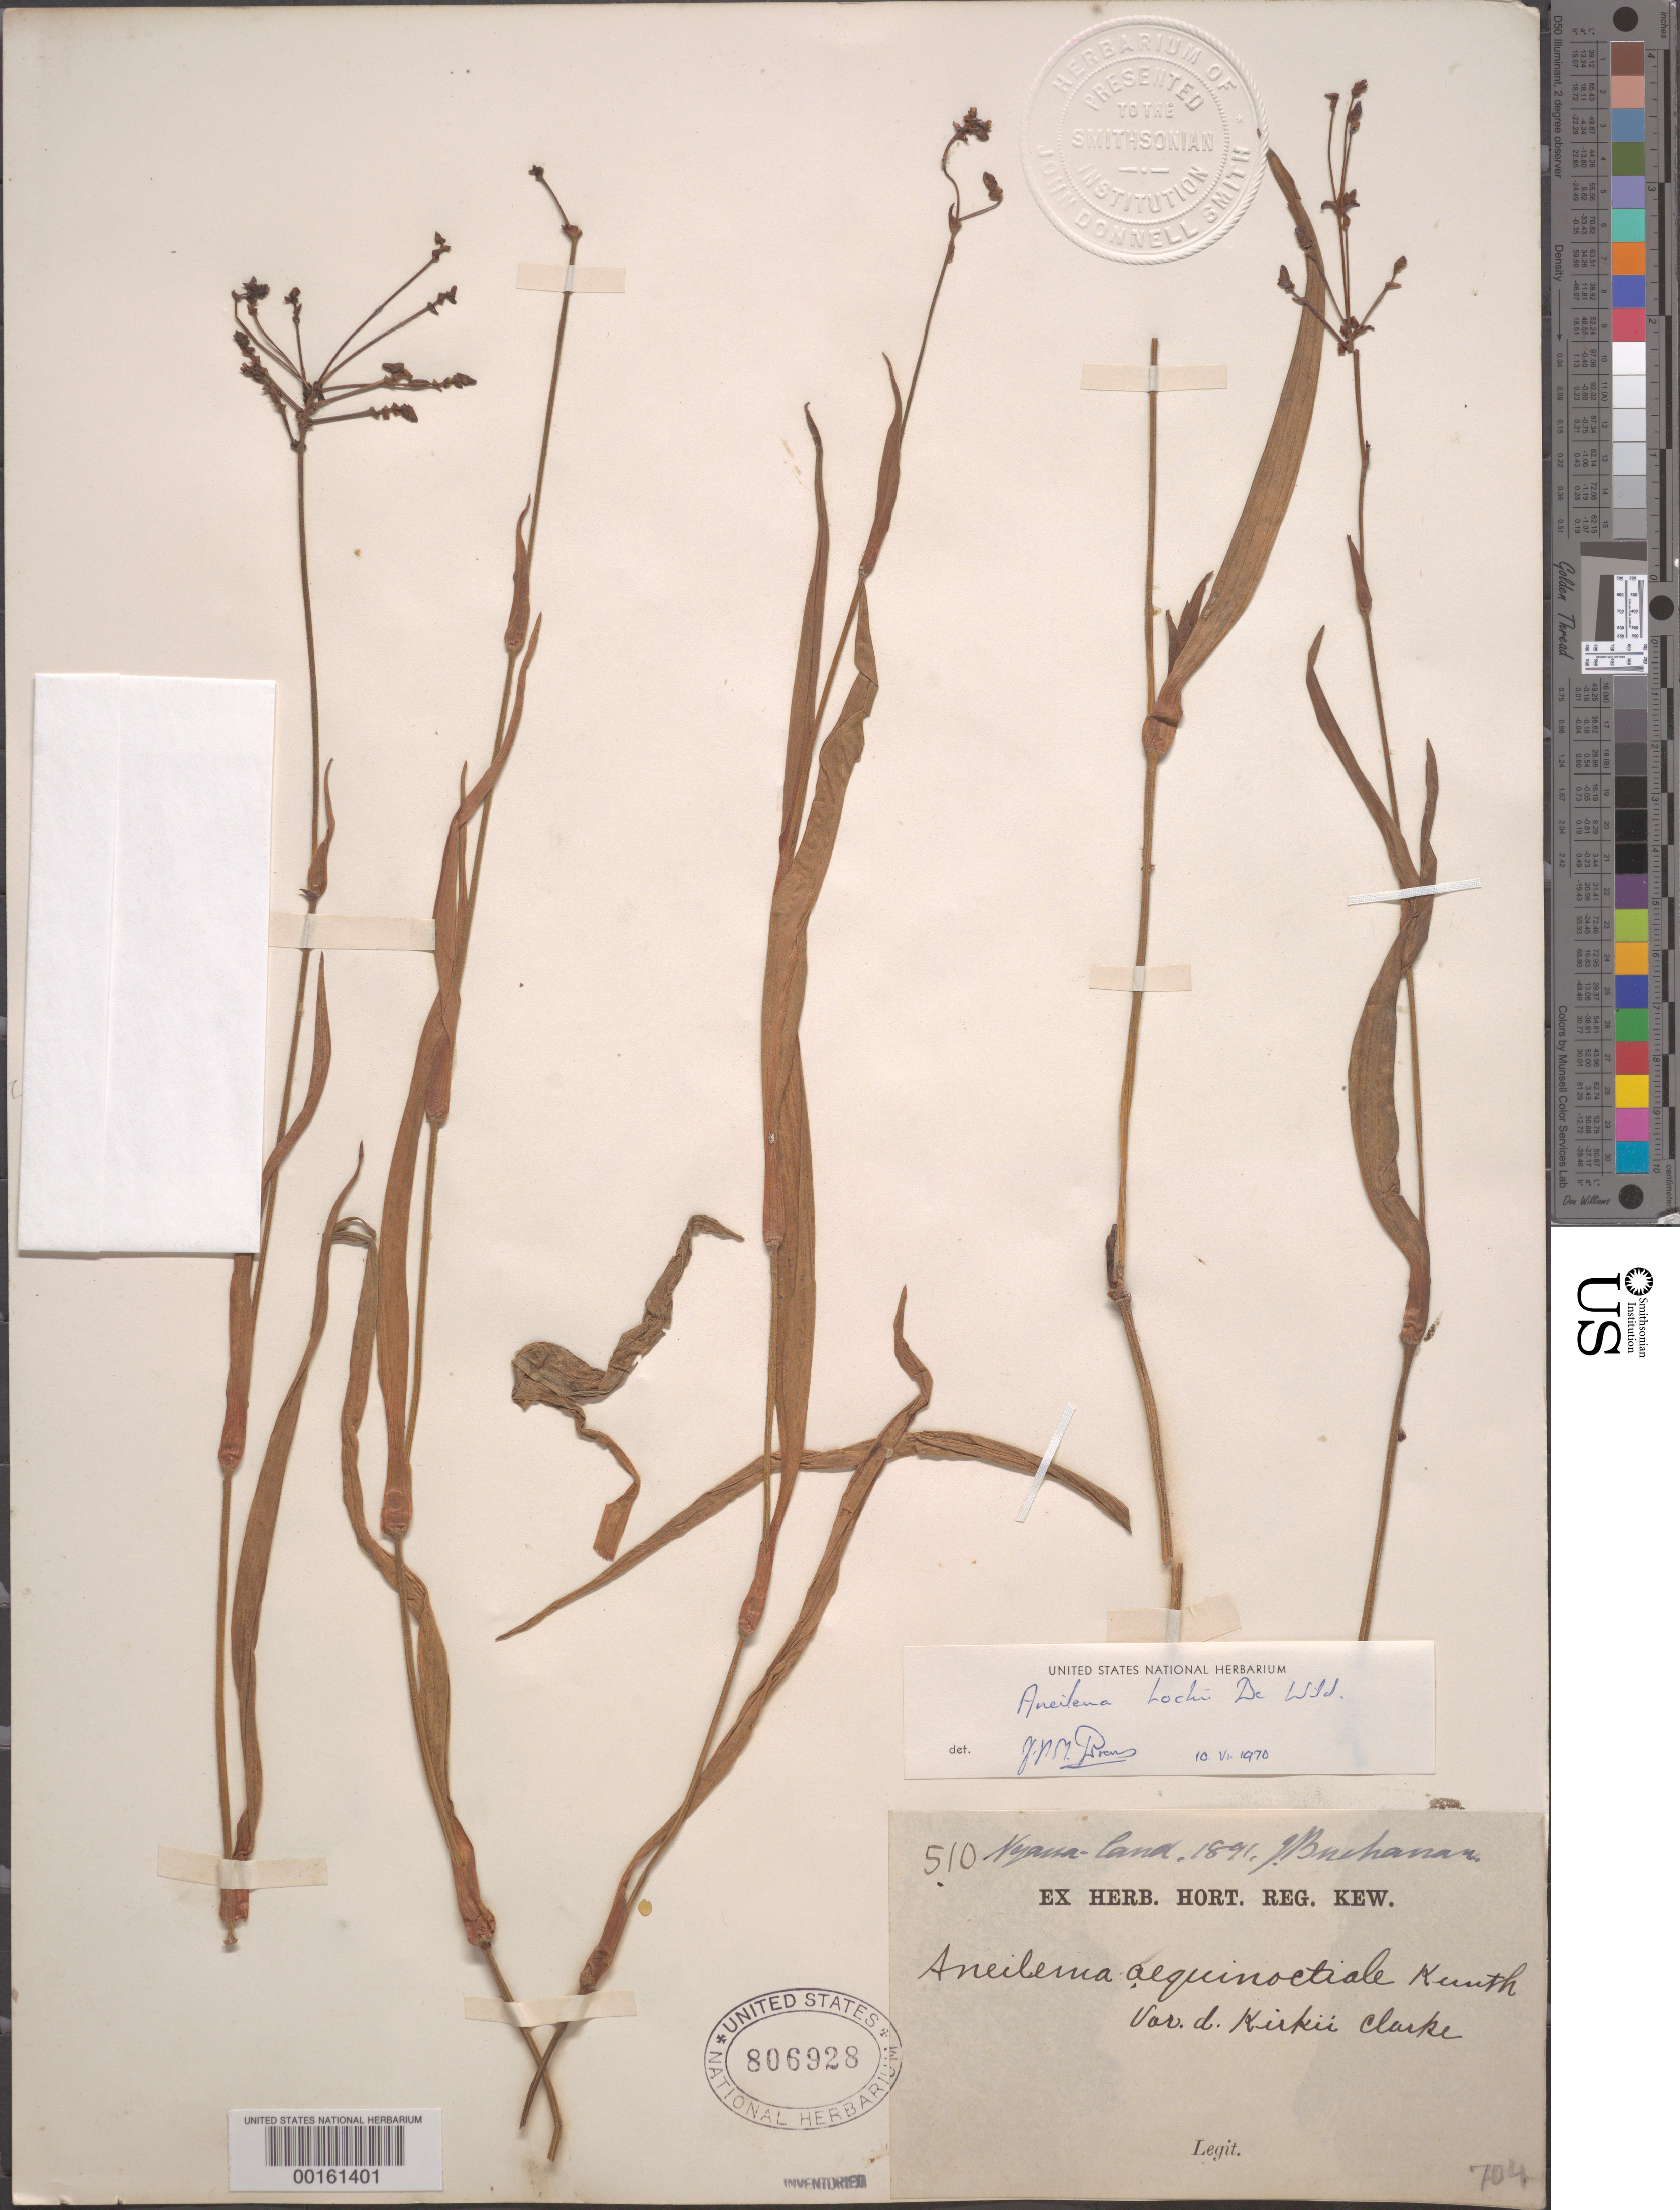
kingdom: Plantae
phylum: Tracheophyta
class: Liliopsida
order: Commelinales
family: Commelinaceae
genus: Aneilema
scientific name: Aneilema hockii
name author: De Wild.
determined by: Brennan, J.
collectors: J. Buchanan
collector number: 510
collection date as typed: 1891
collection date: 1891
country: Malawi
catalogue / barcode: US 806928